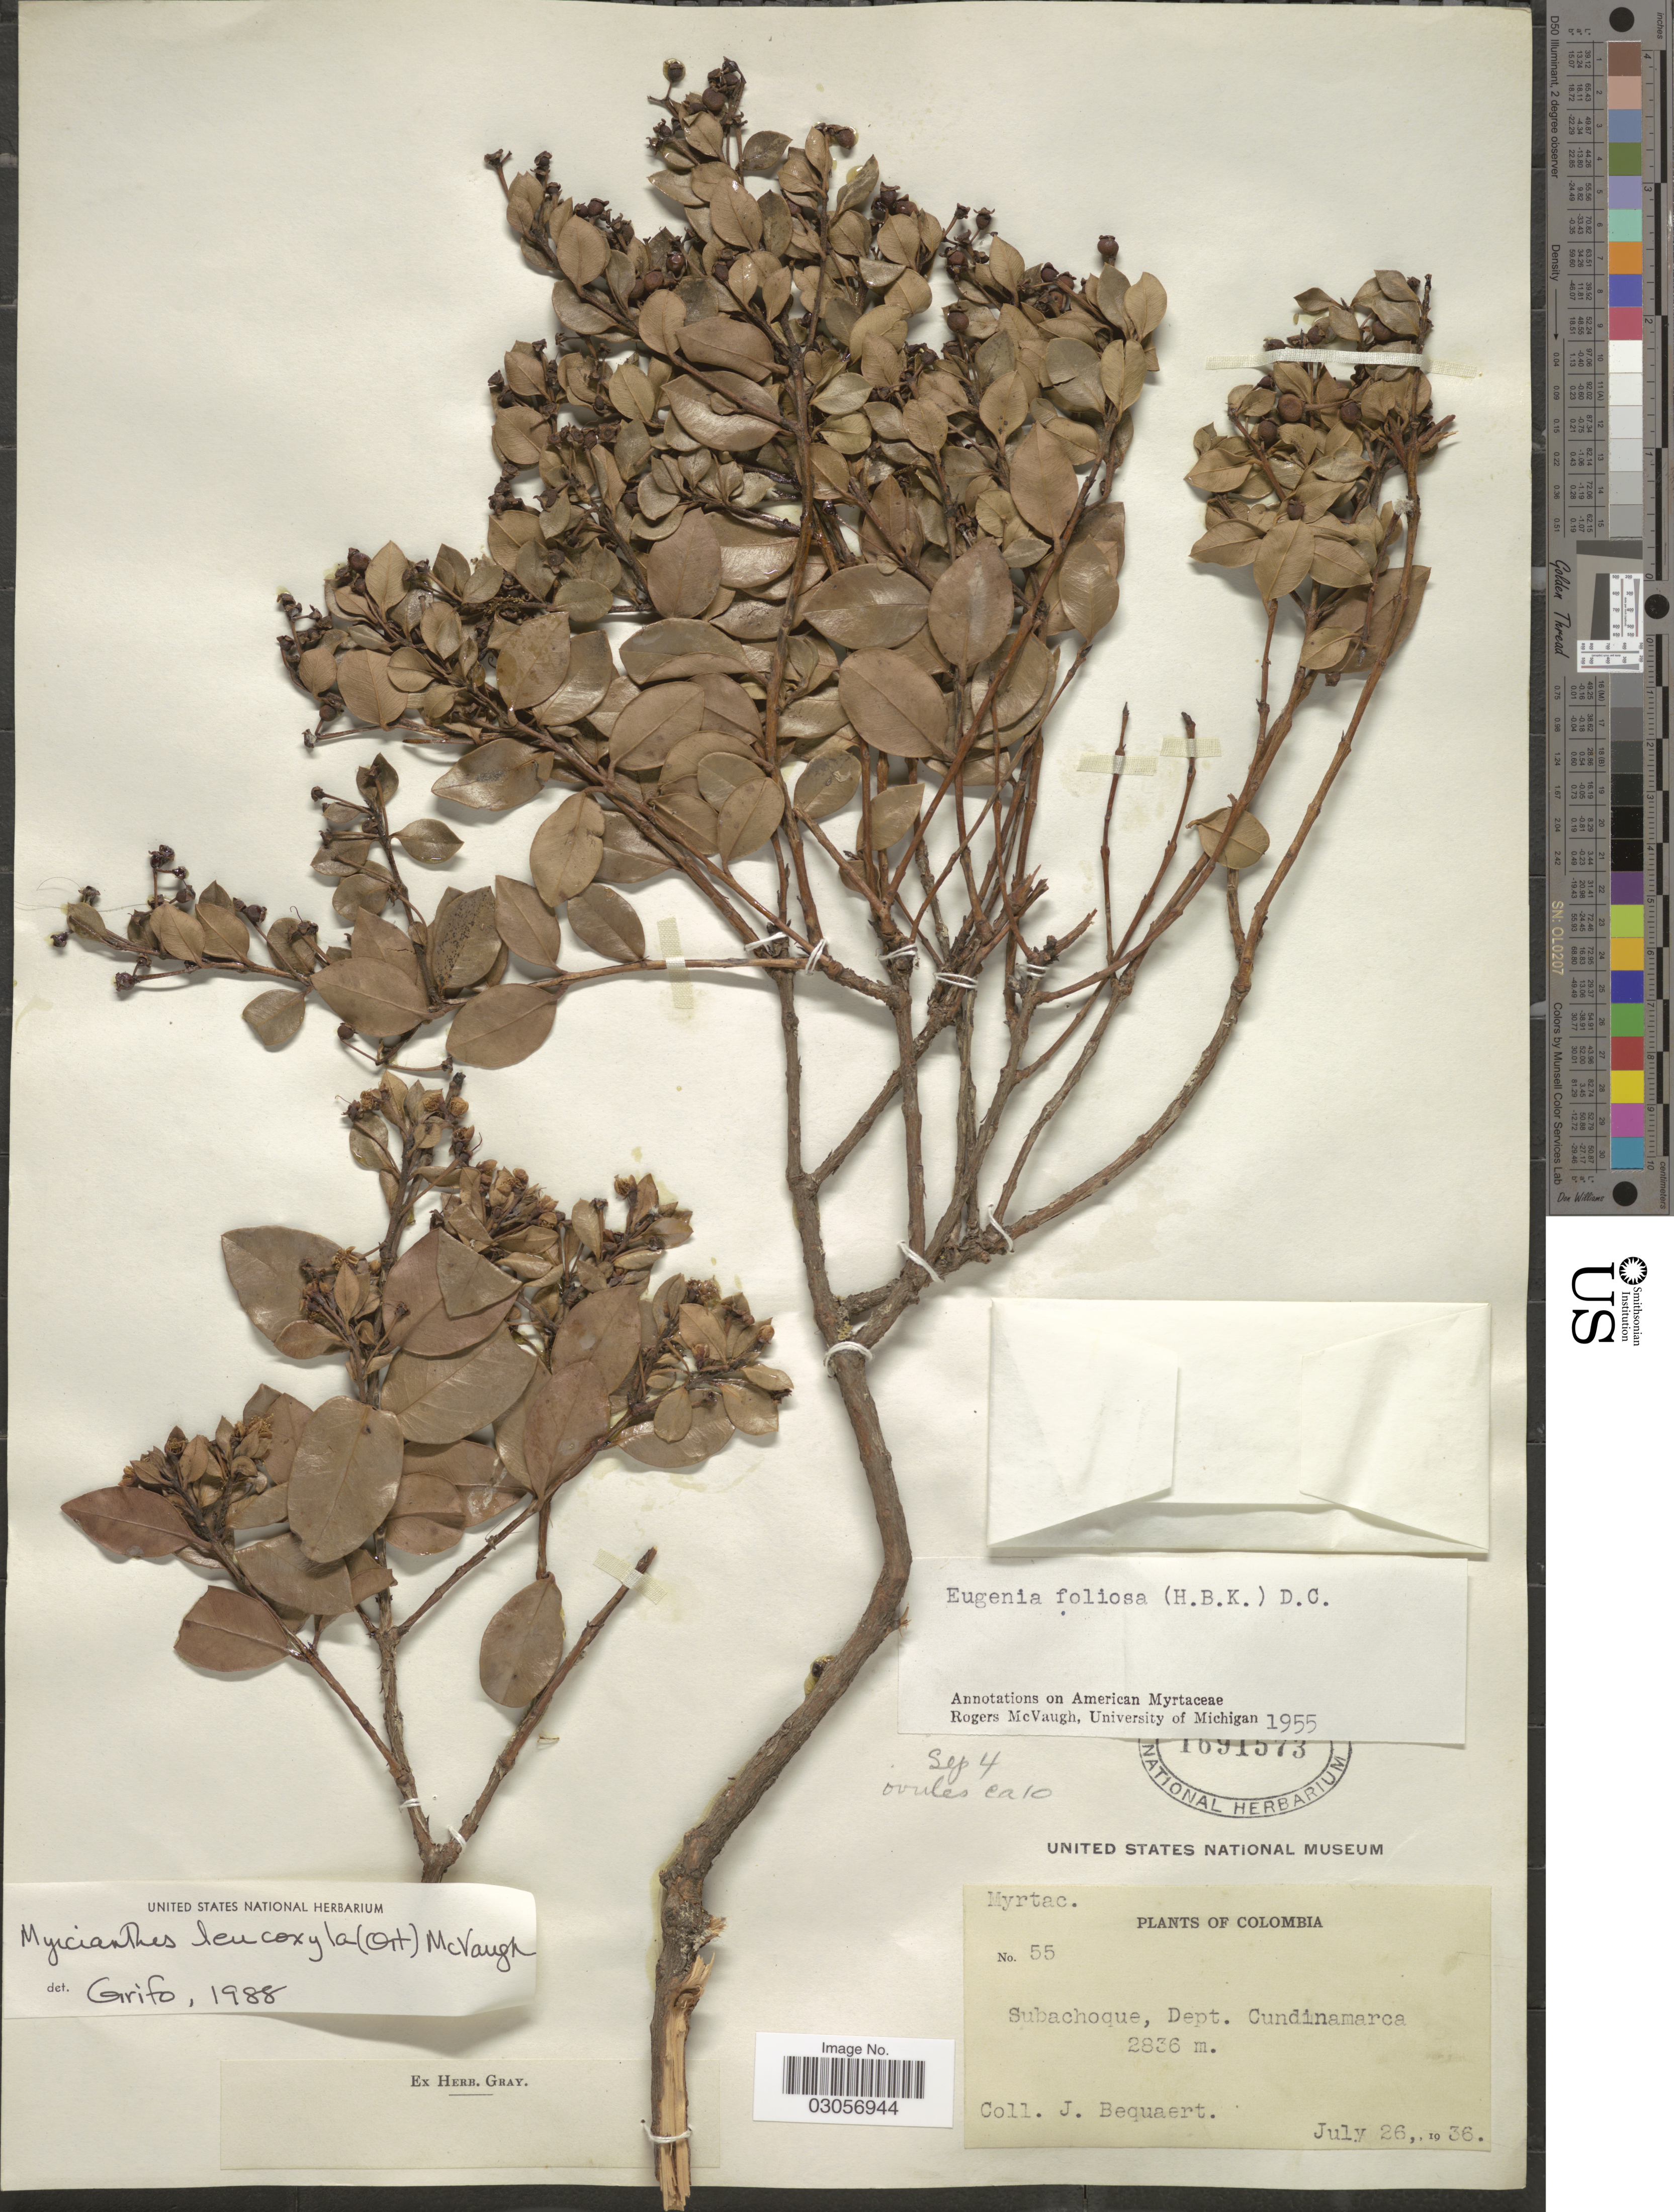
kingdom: Plantae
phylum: Tracheophyta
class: Magnoliopsida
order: Myrtales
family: Myrtaceae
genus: Myrcianthes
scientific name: Myrcianthes leucoxyla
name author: (Ortega) McVaugh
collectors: J. Bequaert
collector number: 55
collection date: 1936-07-26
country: Colombia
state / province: Cundinamarca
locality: Subachoque, Dept. Cundinamarca.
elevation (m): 2836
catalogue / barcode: US 1691573